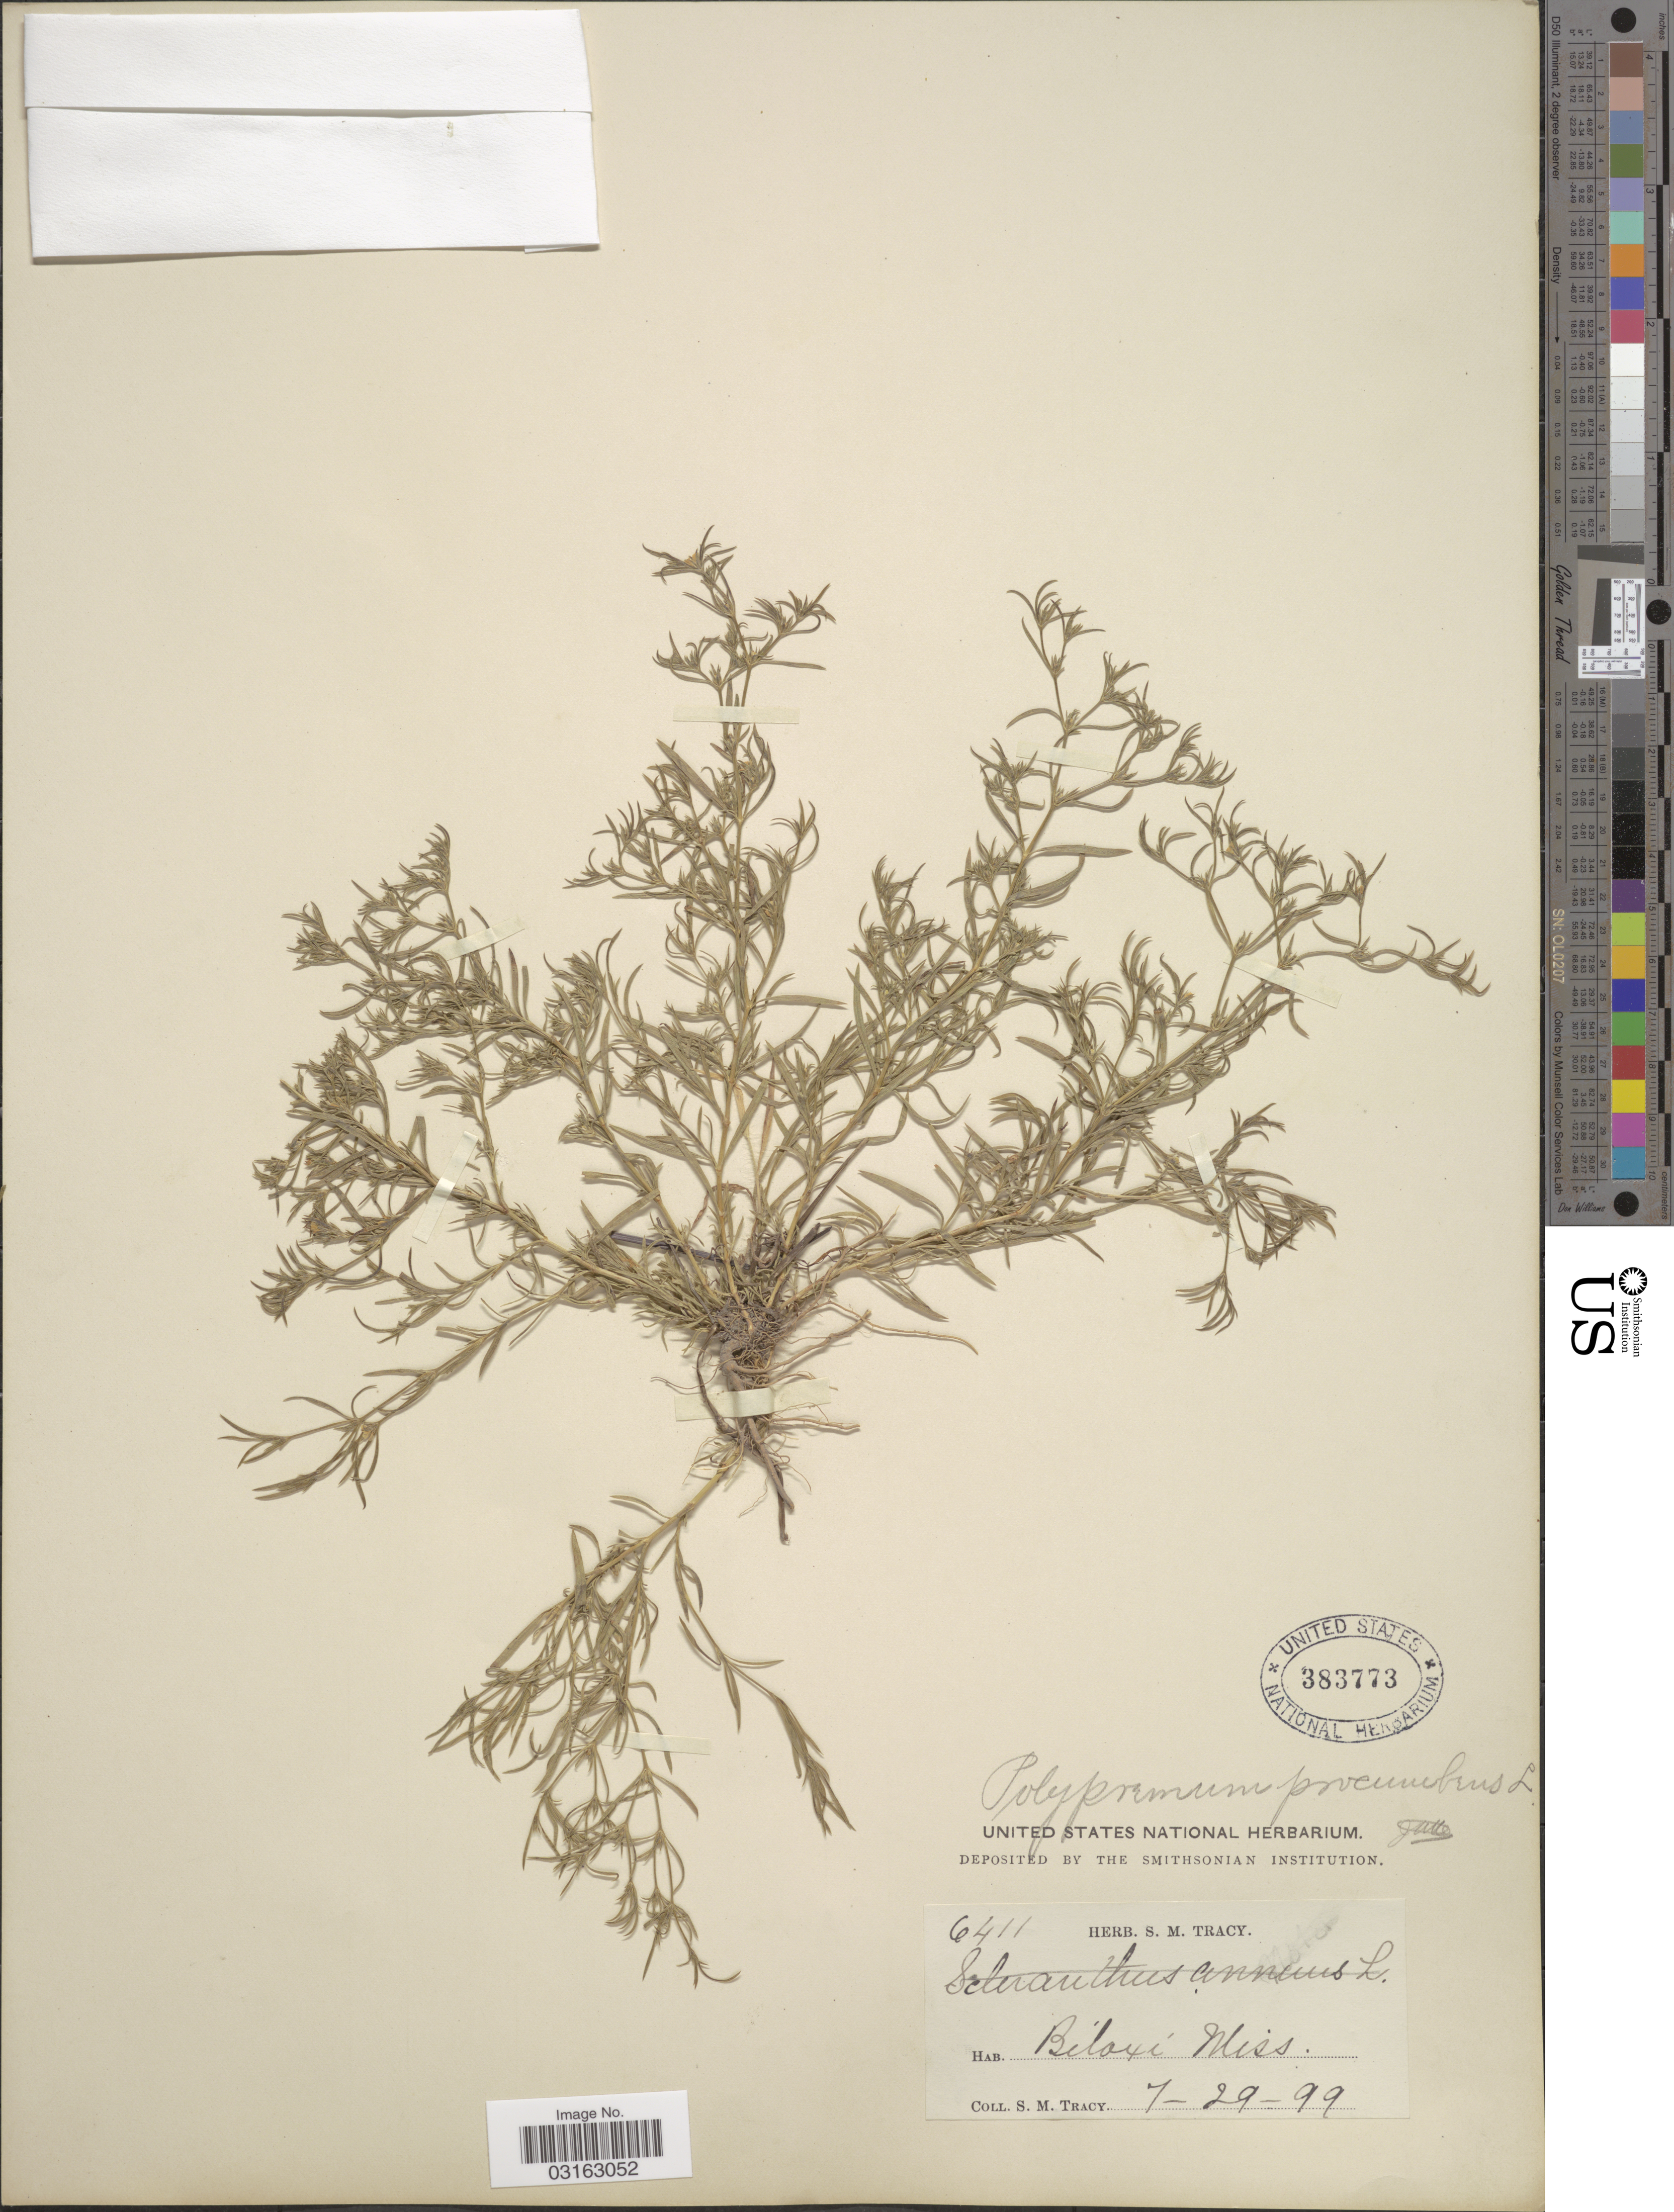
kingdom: Plantae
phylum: Tracheophyta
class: Magnoliopsida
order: Lamiales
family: Tetrachondraceae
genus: Polypremum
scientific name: Polypremum procumbens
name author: L.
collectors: S. M. Tracy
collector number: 6411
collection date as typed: Transcribed d/m/y: 29/7/99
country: United States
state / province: Mississippi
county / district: Harrison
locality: Biloxi Miss.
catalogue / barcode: US 383773